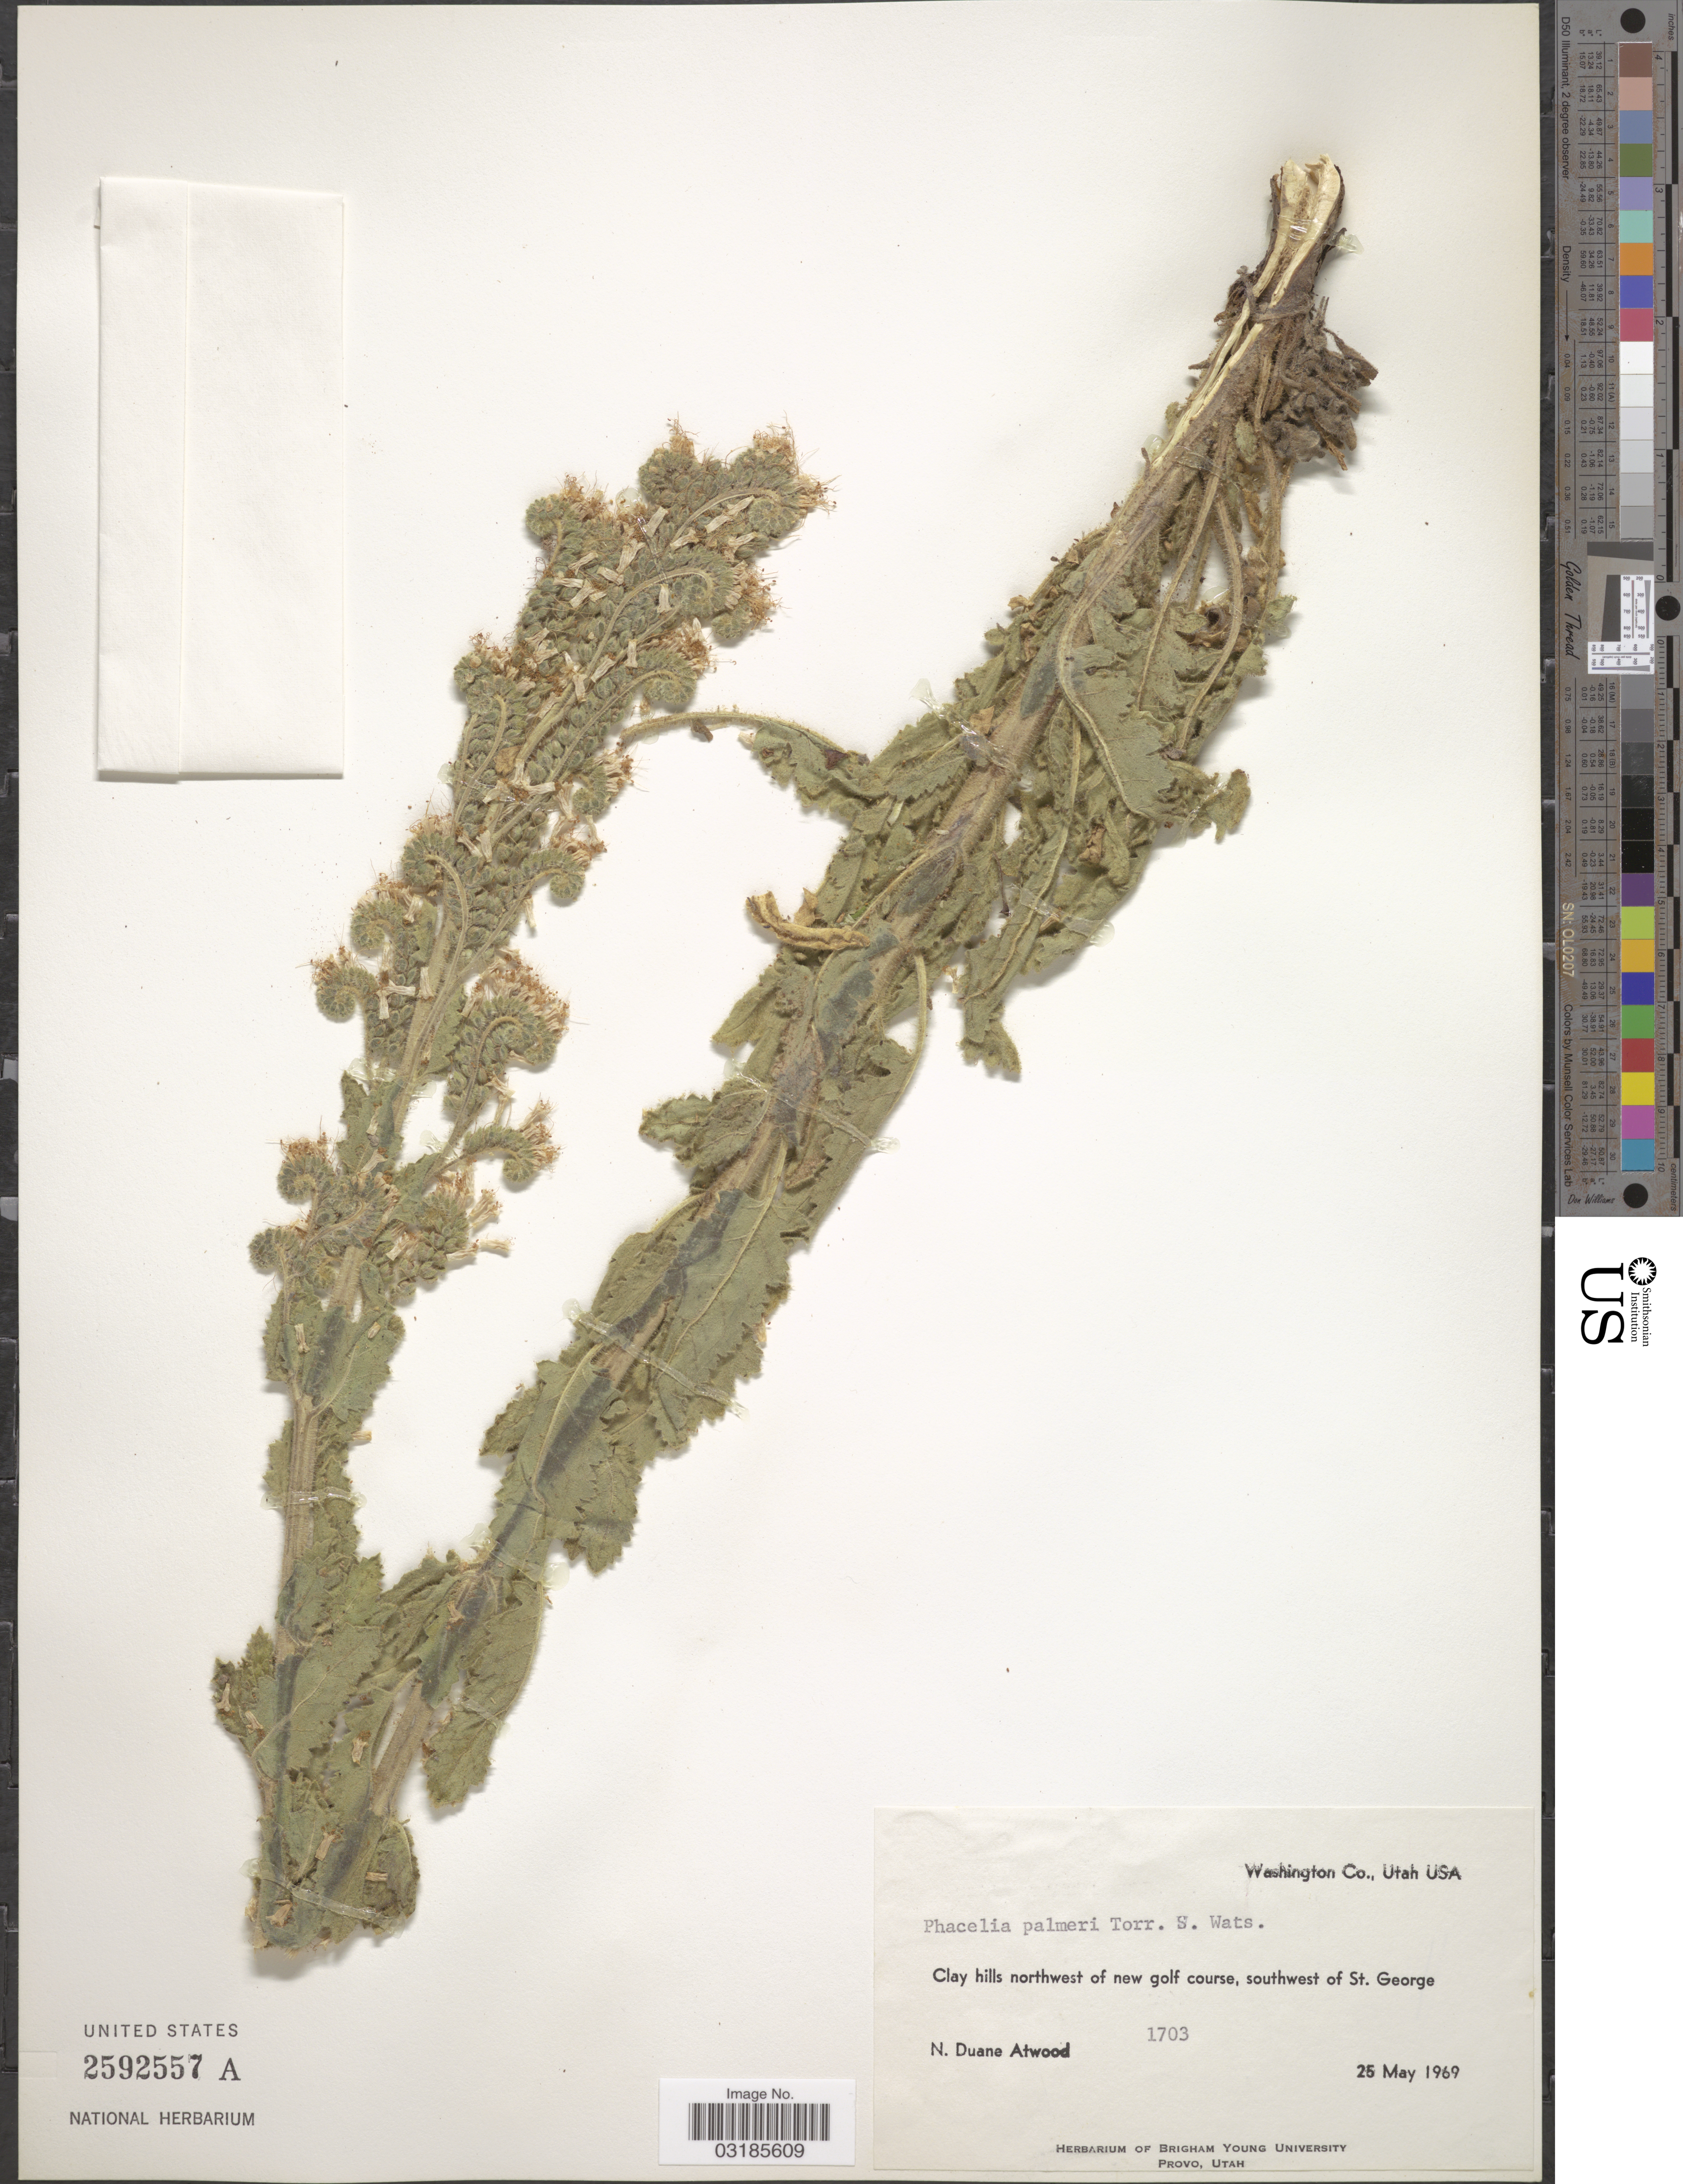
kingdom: Plantae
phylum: Tracheophyta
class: Magnoliopsida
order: Boraginales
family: Hydrophyllaceae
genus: Phacelia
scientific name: Phacelia palmeri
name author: Torr. ex S. Watson in C. King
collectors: N. Atwood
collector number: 1703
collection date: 1969-05-25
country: United States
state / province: Utah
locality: Washington Co., Clay hills northwest of new golf course, southwest of St. George.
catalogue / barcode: US 2592557A